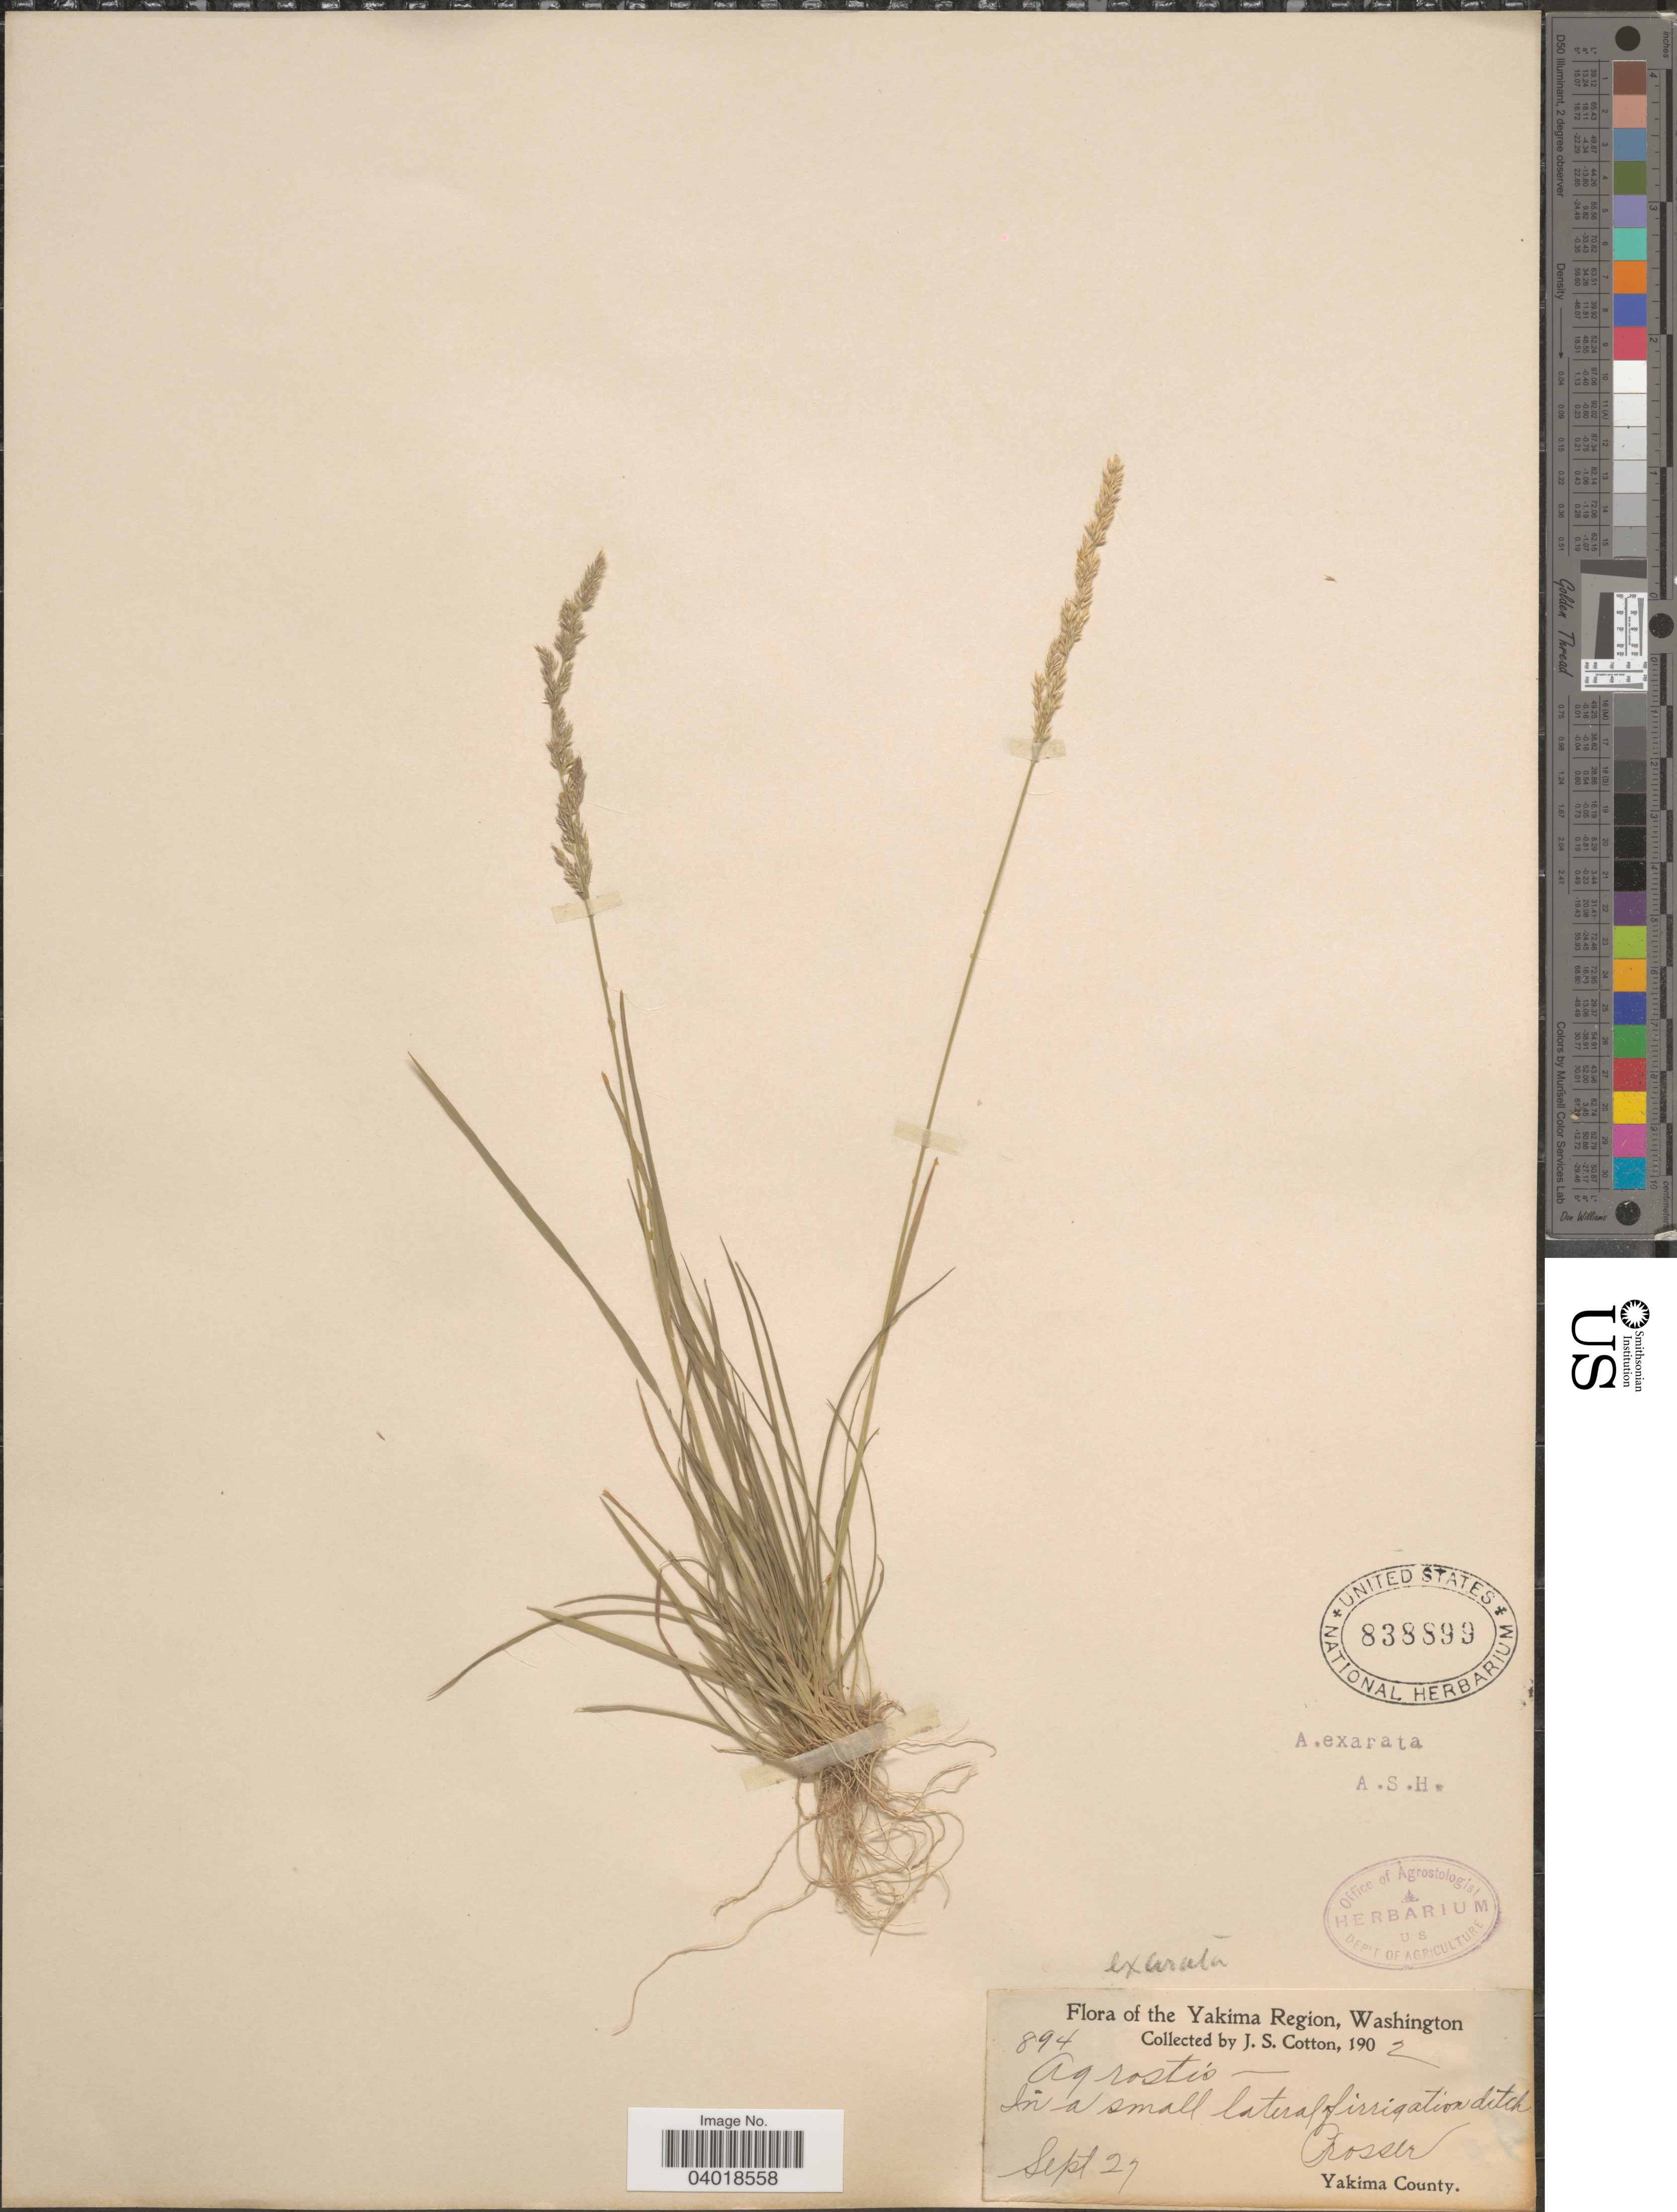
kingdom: Plantae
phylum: Tracheophyta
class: Liliopsida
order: Poales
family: Poaceae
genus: Agrostis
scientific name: Agrostis exarata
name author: Trin.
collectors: J. S. Cotton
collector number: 894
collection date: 1902-09-27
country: United States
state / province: Washington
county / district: Yakima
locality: Yakima Region. In a small lateral of irrigation ditch Crosser. Yakima County.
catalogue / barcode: US 838899